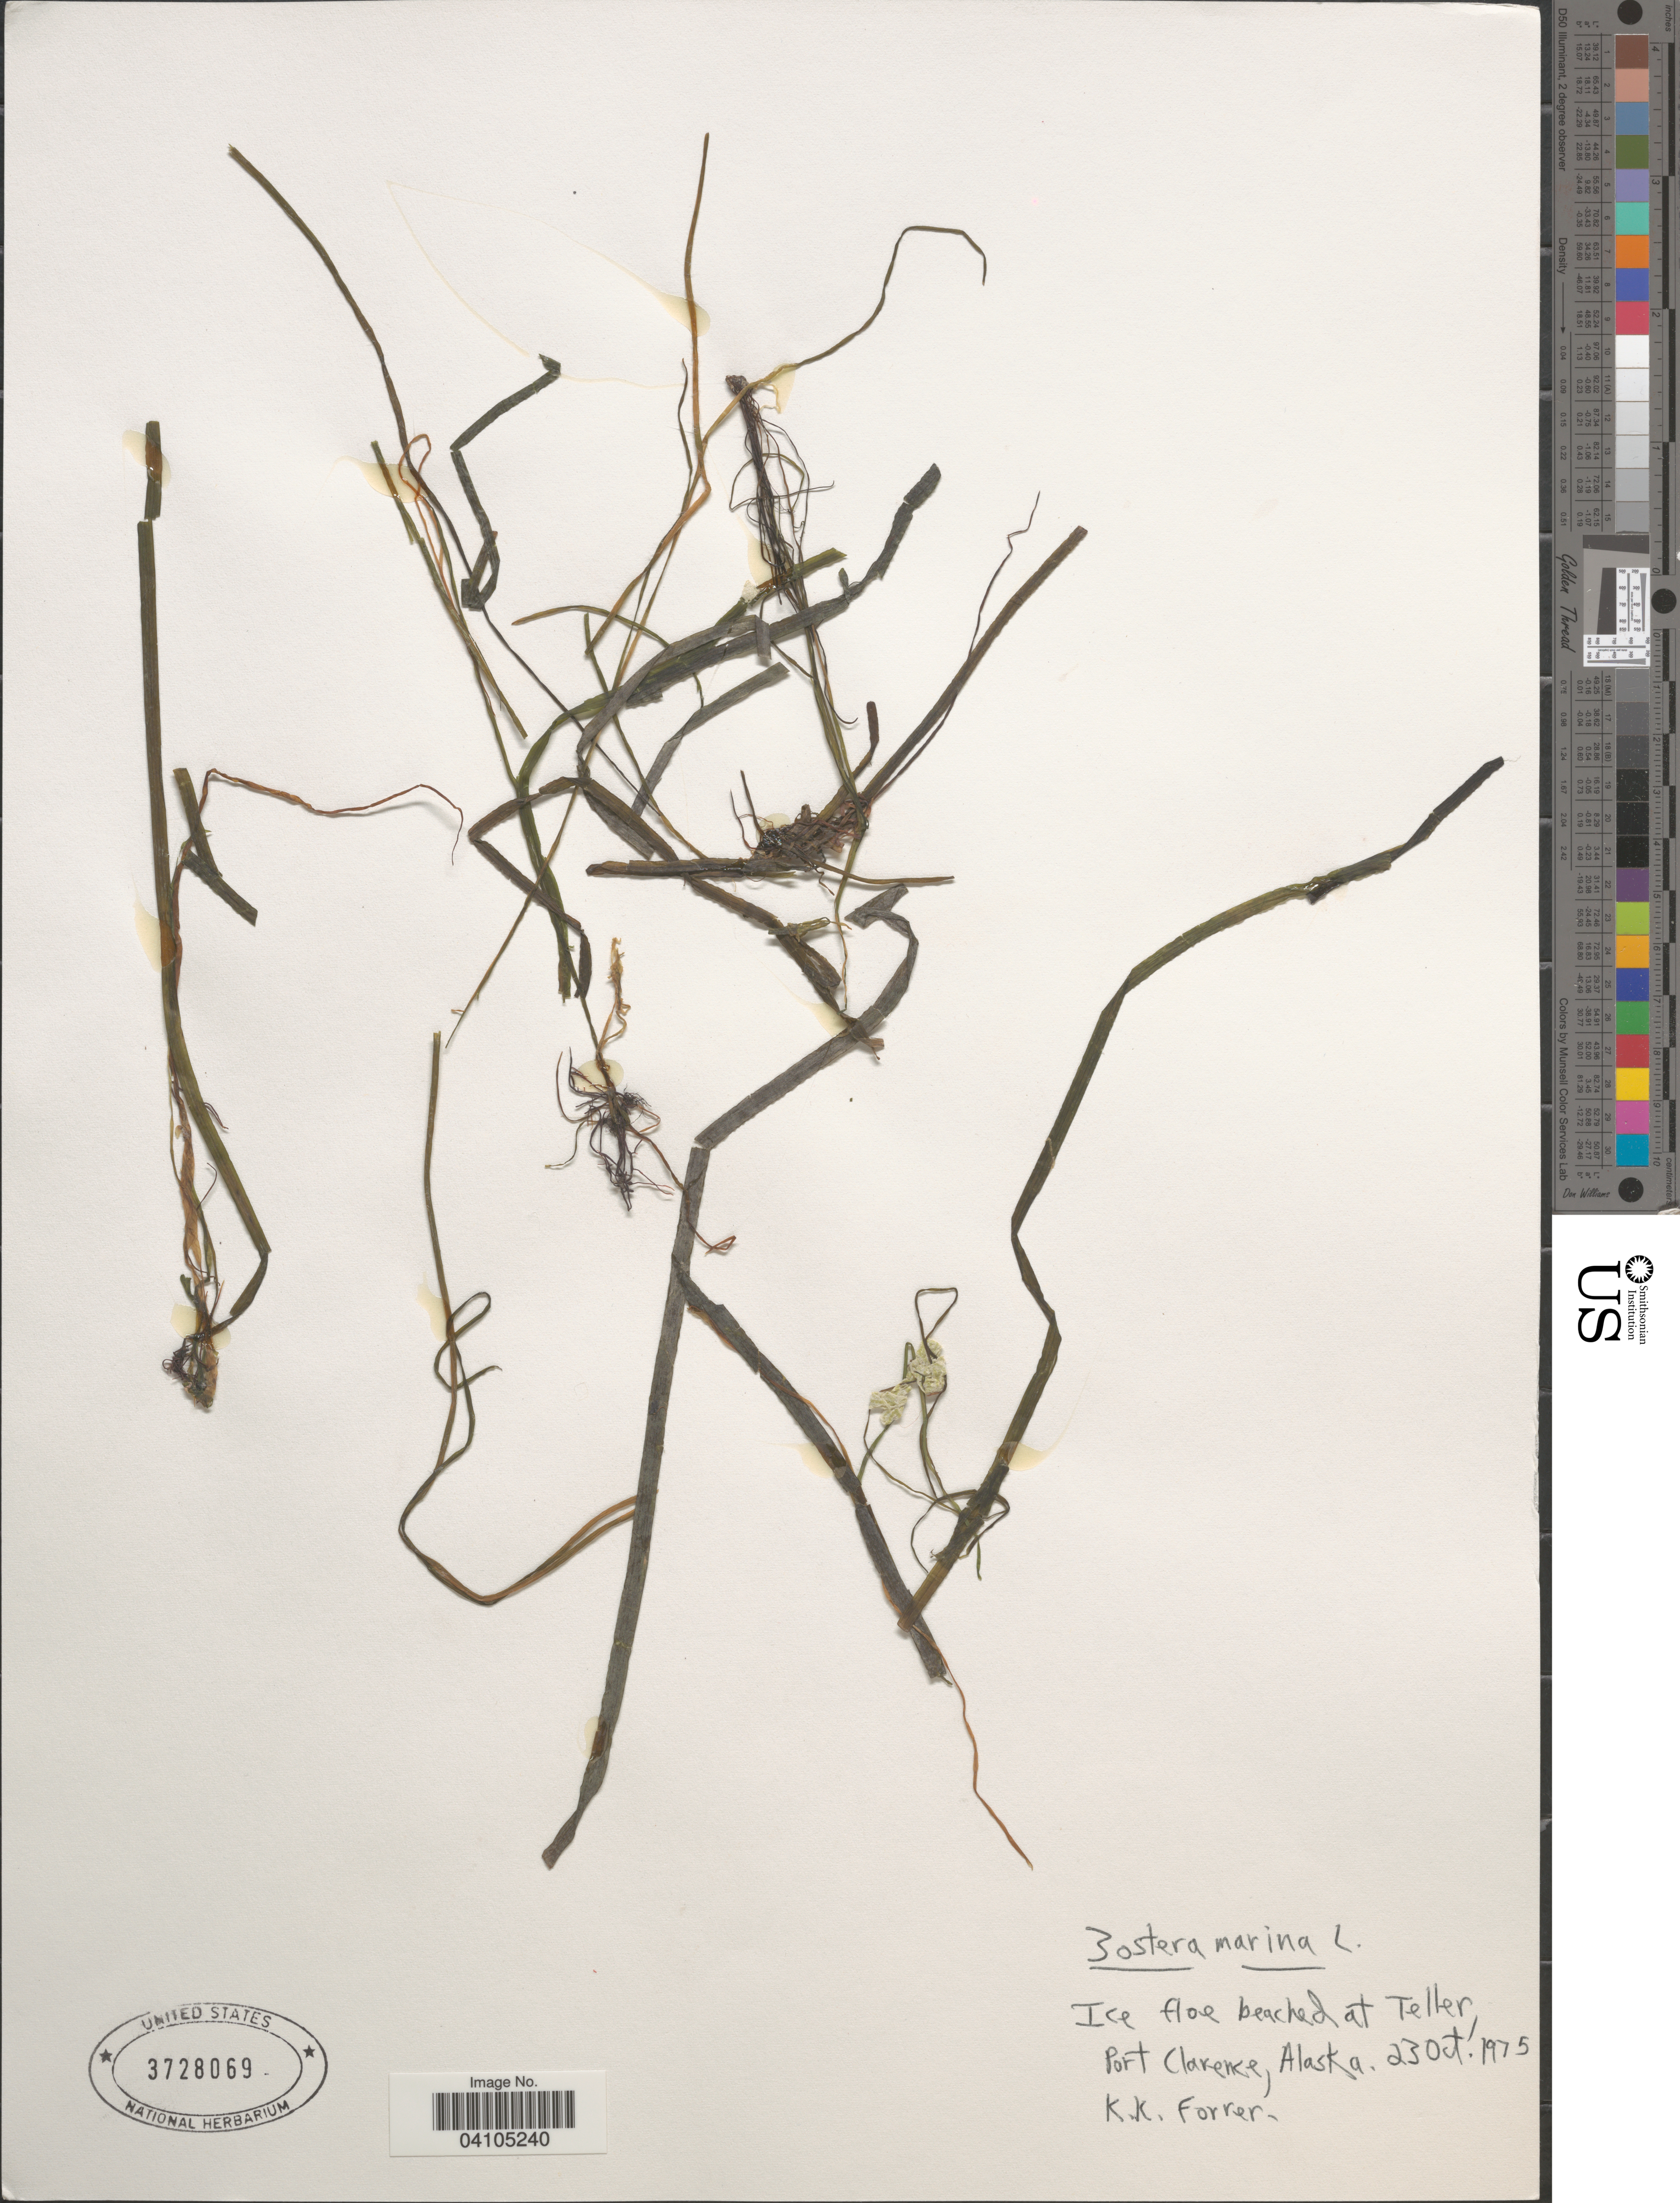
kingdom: Plantae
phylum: Tracheophyta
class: Liliopsida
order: Alismatales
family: Zosteraceae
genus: Zostera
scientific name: Zostera marina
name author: L.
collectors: K. Forrer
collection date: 1975-10-23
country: United States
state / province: Alaska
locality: At Teller, Port Clarence.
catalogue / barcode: US 3728069